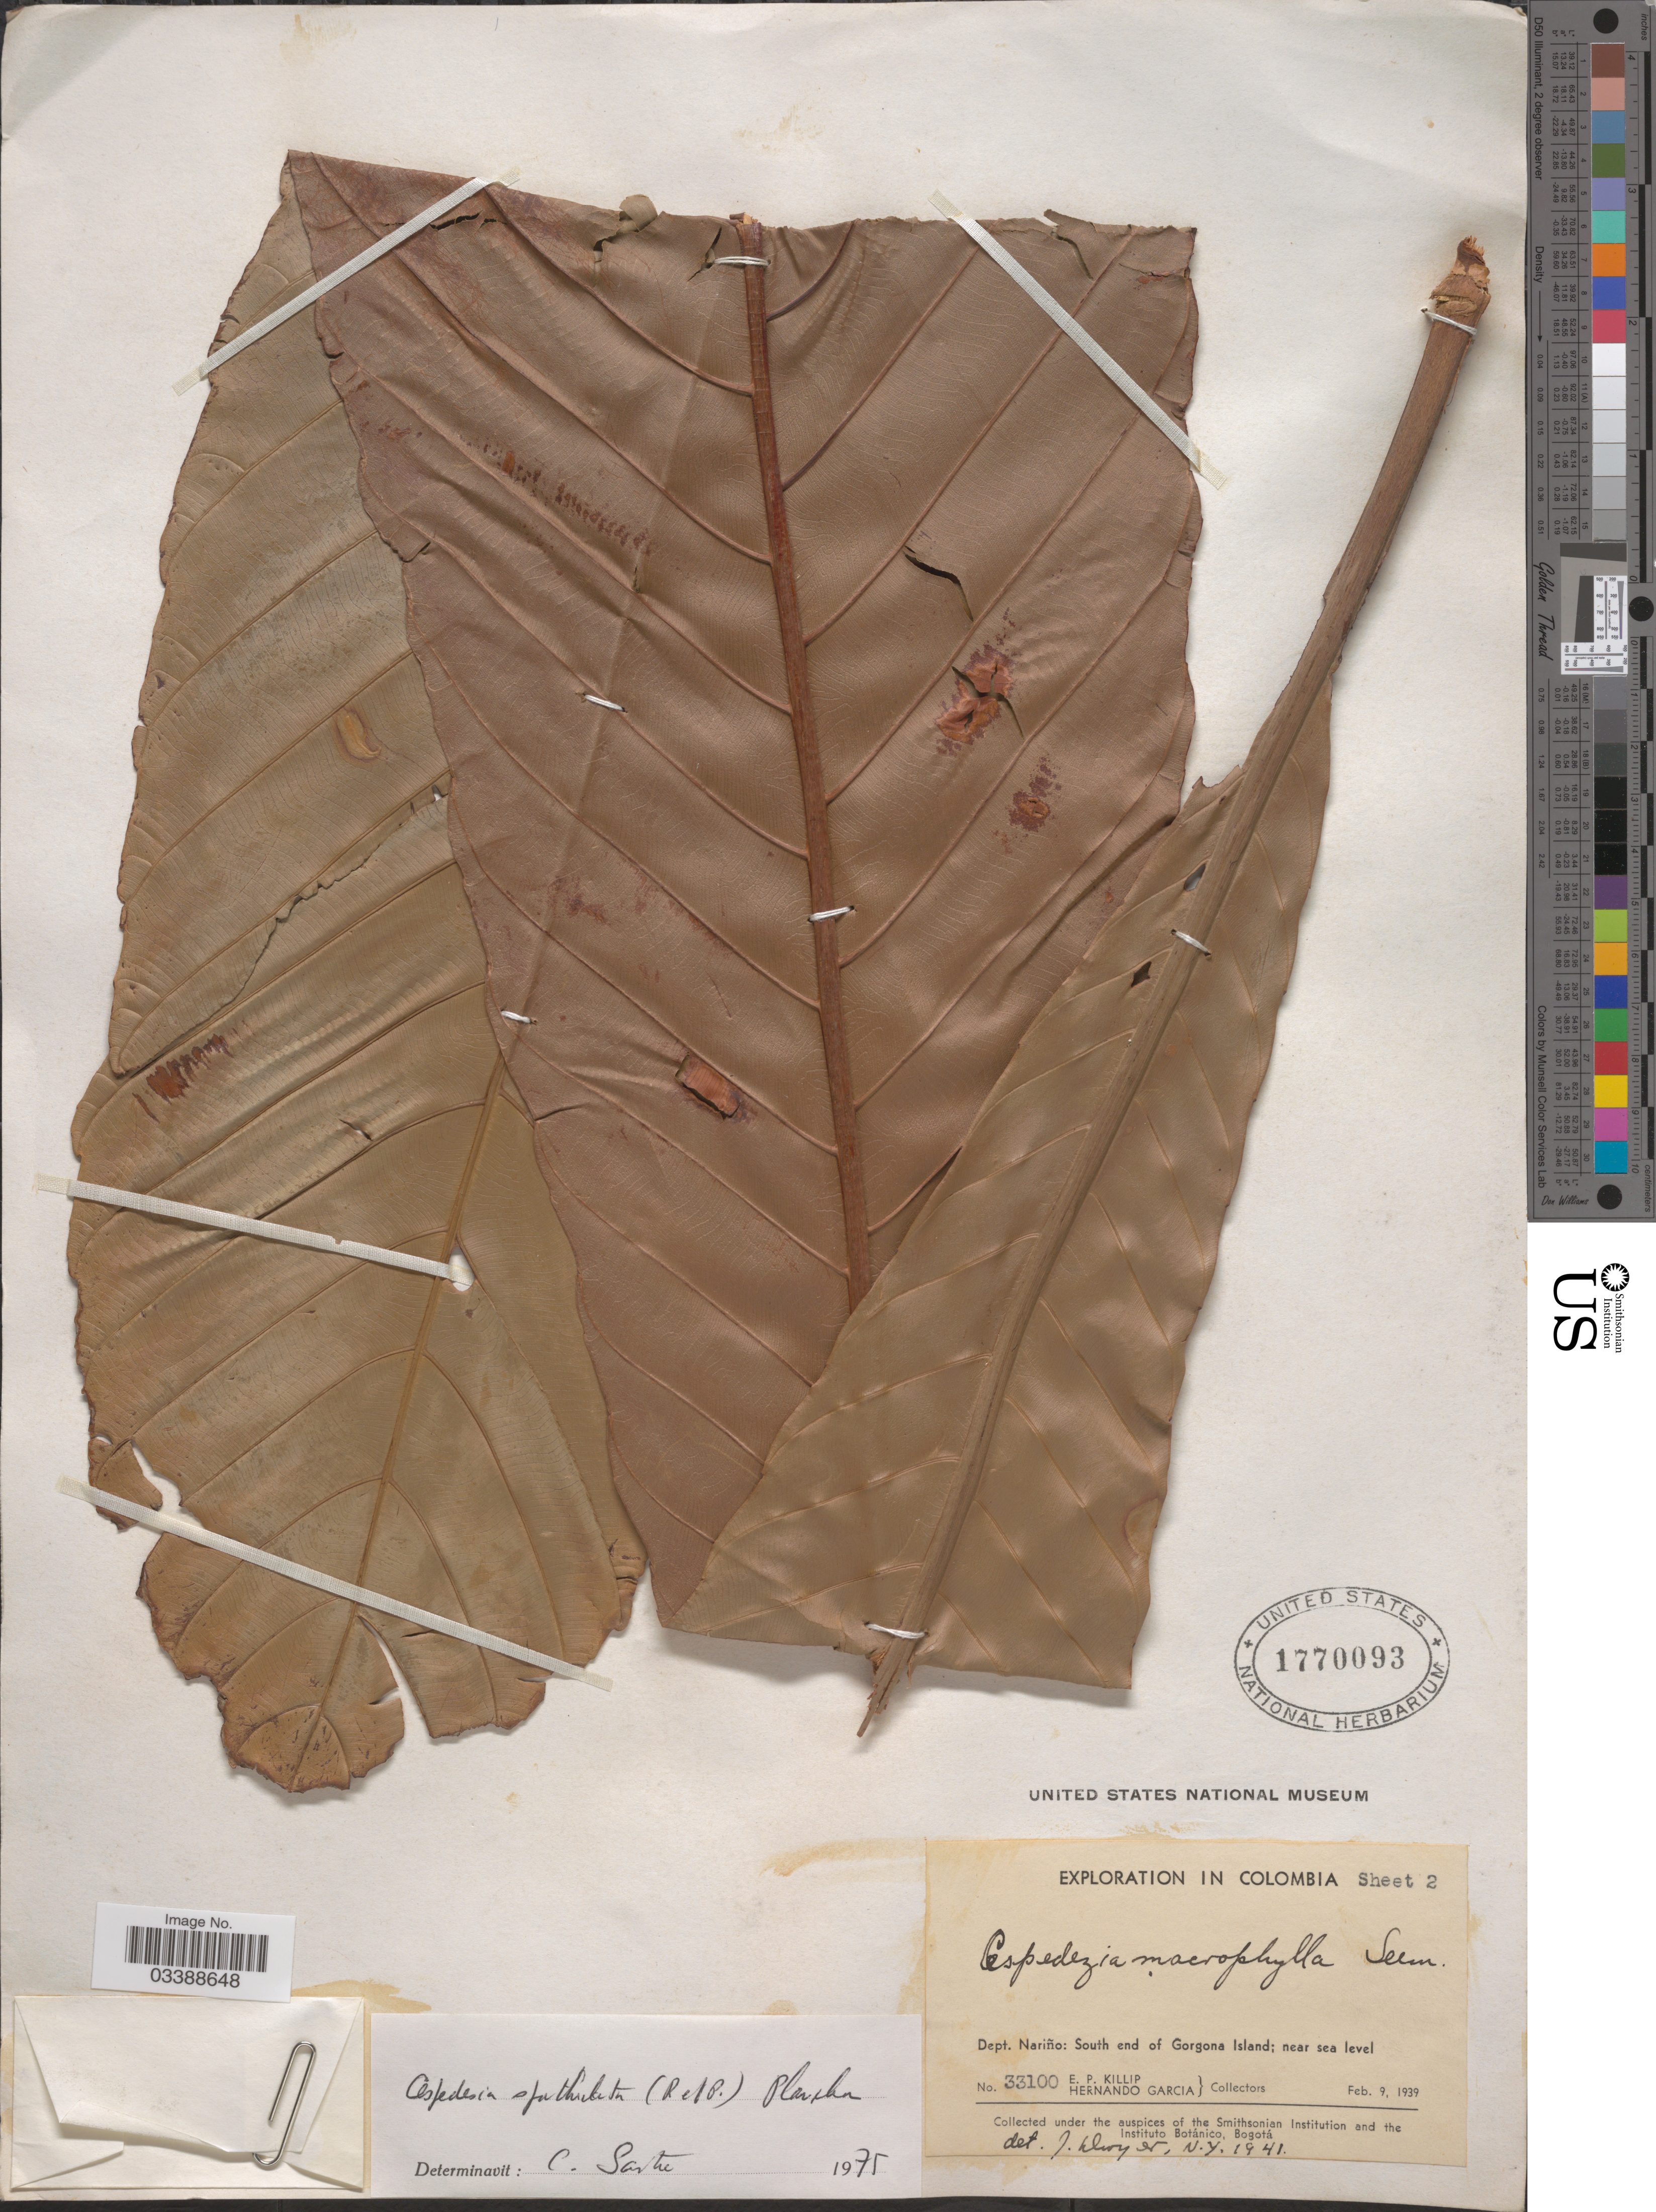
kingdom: Plantae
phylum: Tracheophyta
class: Magnoliopsida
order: Malpighiales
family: Ochnaceae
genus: Cespedesia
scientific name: Cespedesia spathulata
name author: (Ruiz & Pav.) Planch.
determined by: Sastre, C.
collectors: E. P. Killip & H. Garcia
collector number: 33100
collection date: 1939-02-09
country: Colombia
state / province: Nariño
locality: Dept. Nariño: South end of Gorgona Island.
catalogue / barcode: US 1770093